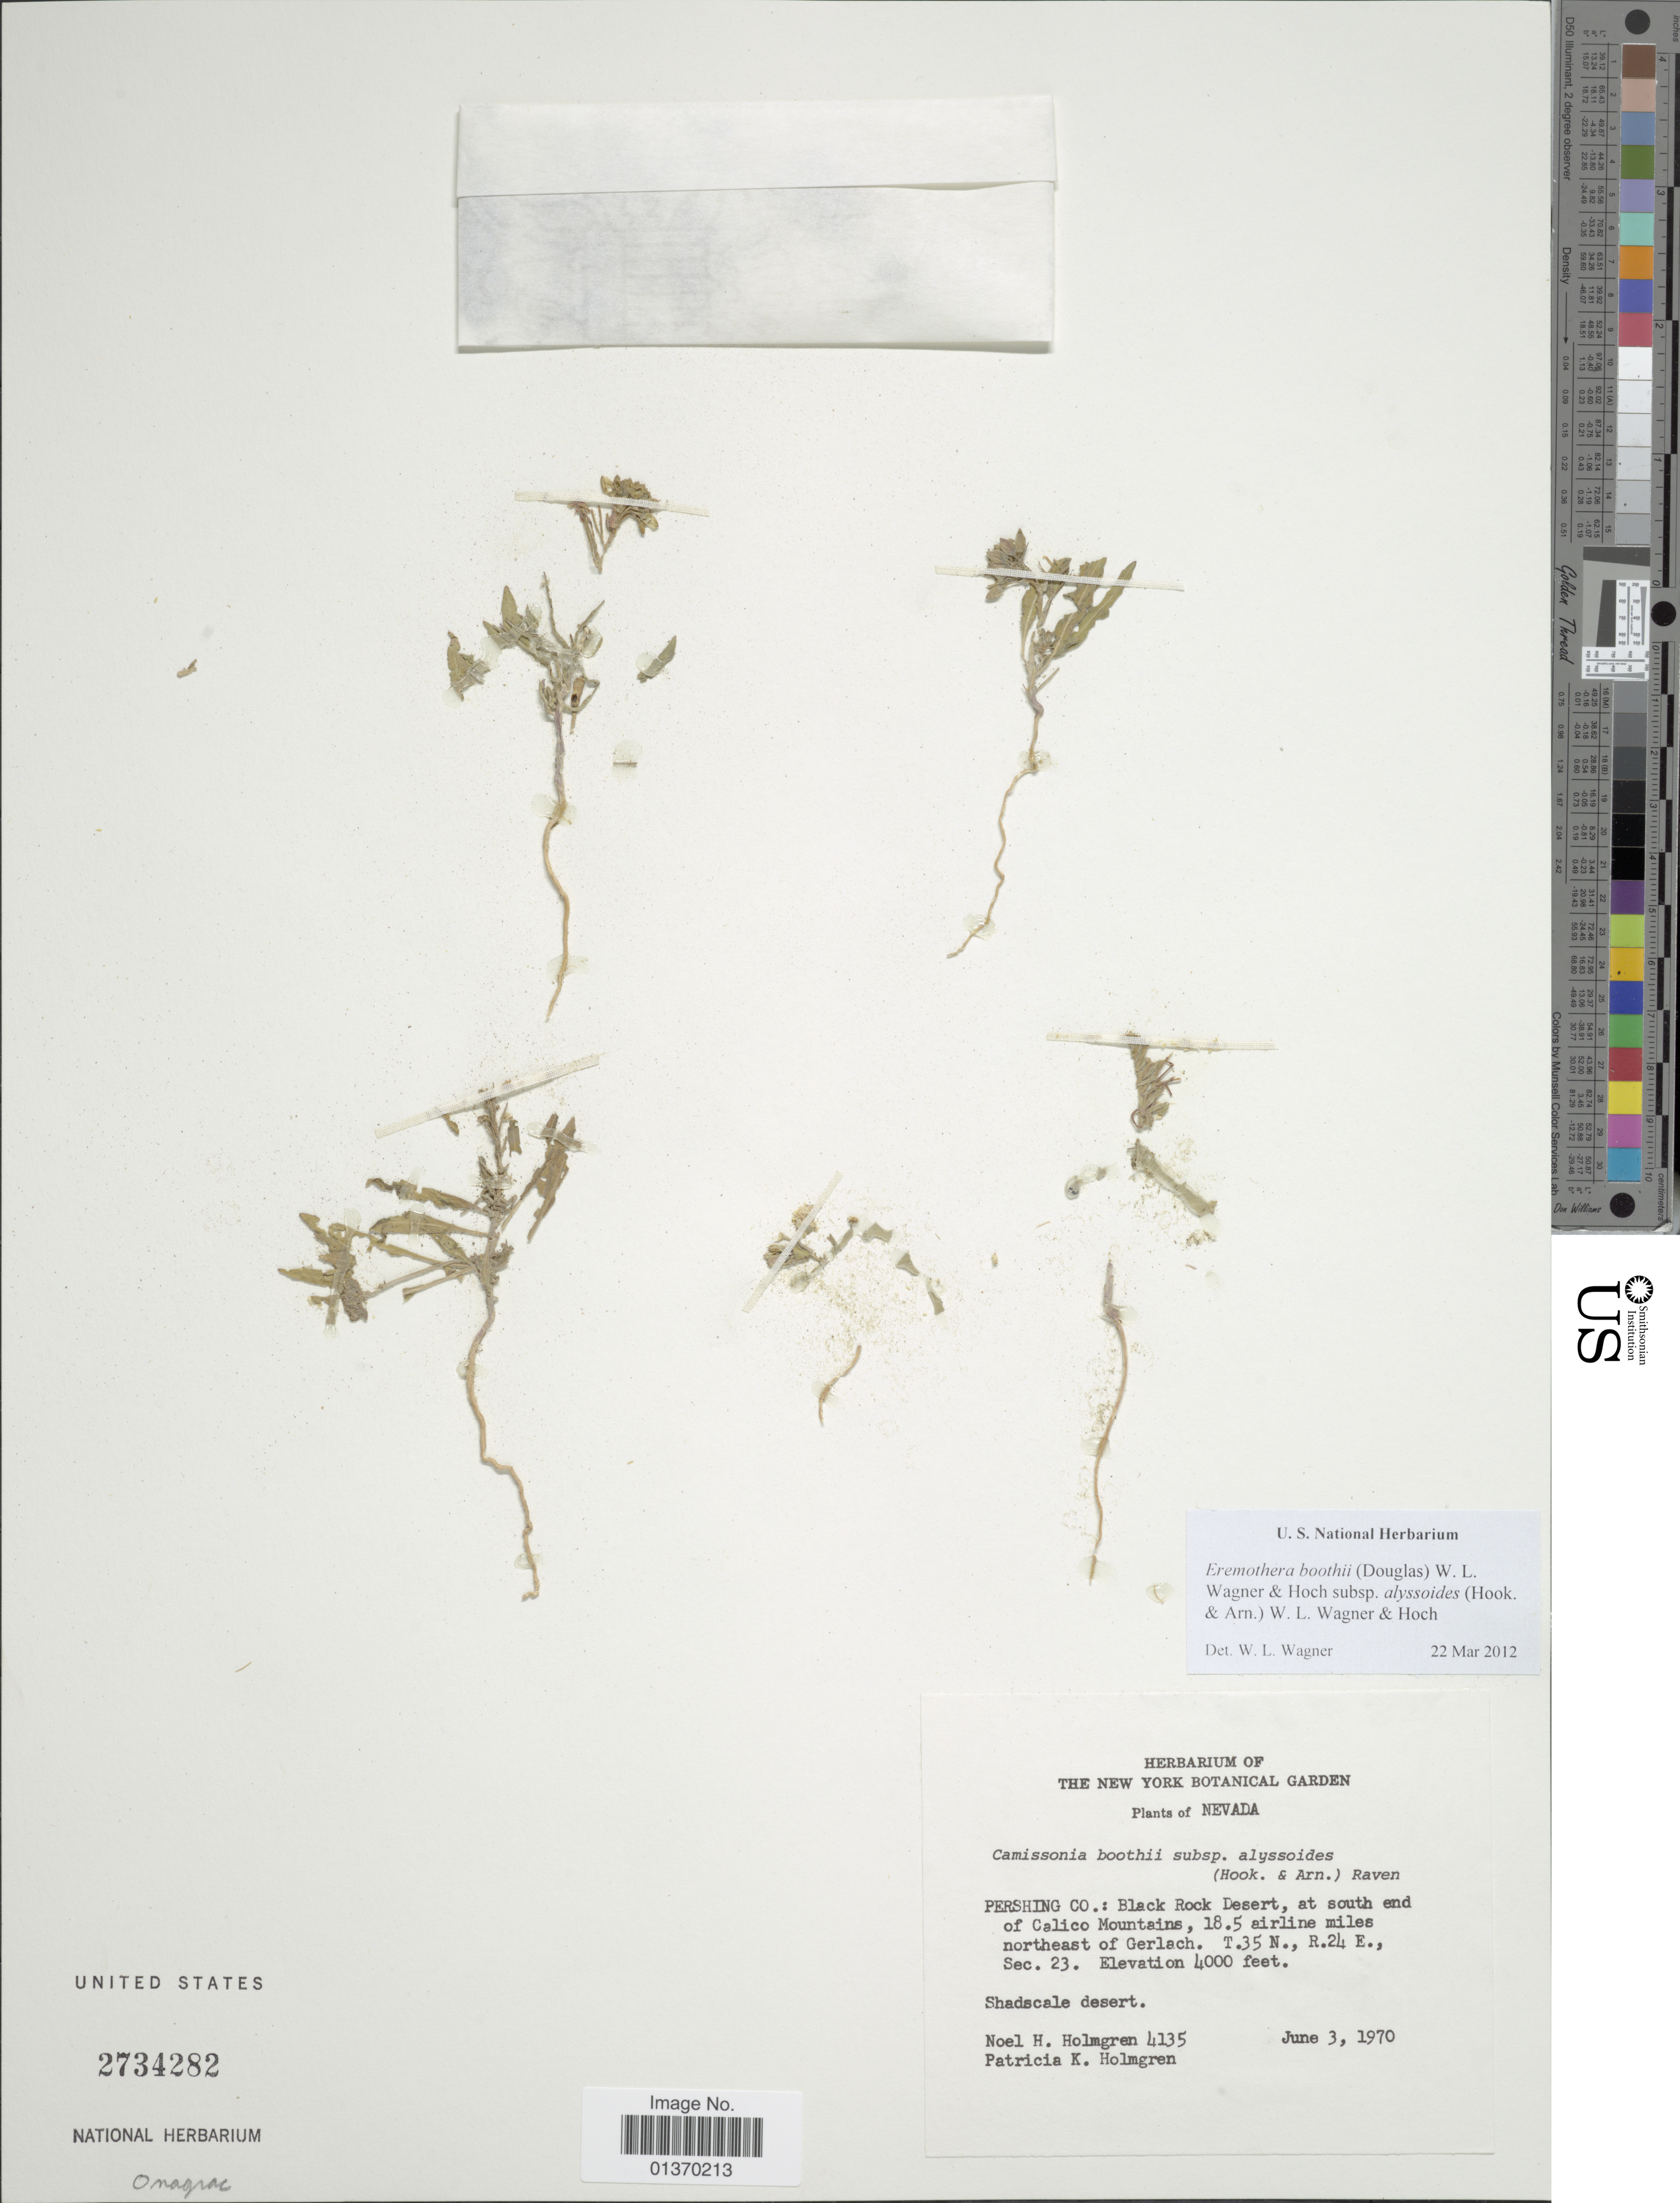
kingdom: Plantae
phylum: Tracheophyta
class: Magnoliopsida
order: Myrtales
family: Onagraceae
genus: Eremothera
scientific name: Eremothera boothii subsp. alyssoides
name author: (Hook. & Arn.) W.L. Wagner & Hoch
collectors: N. H. Holmgren & P. K. Holmgren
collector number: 4135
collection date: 1970-06-03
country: United States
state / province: Nevada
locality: Pershing Co.: Black Rock Desert, at south end of Calico Mountains, 18.5 airline miles northeast of Gerlach. T. 35 N., R.24 E., Sec. 23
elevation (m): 1219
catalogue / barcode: US 2734282